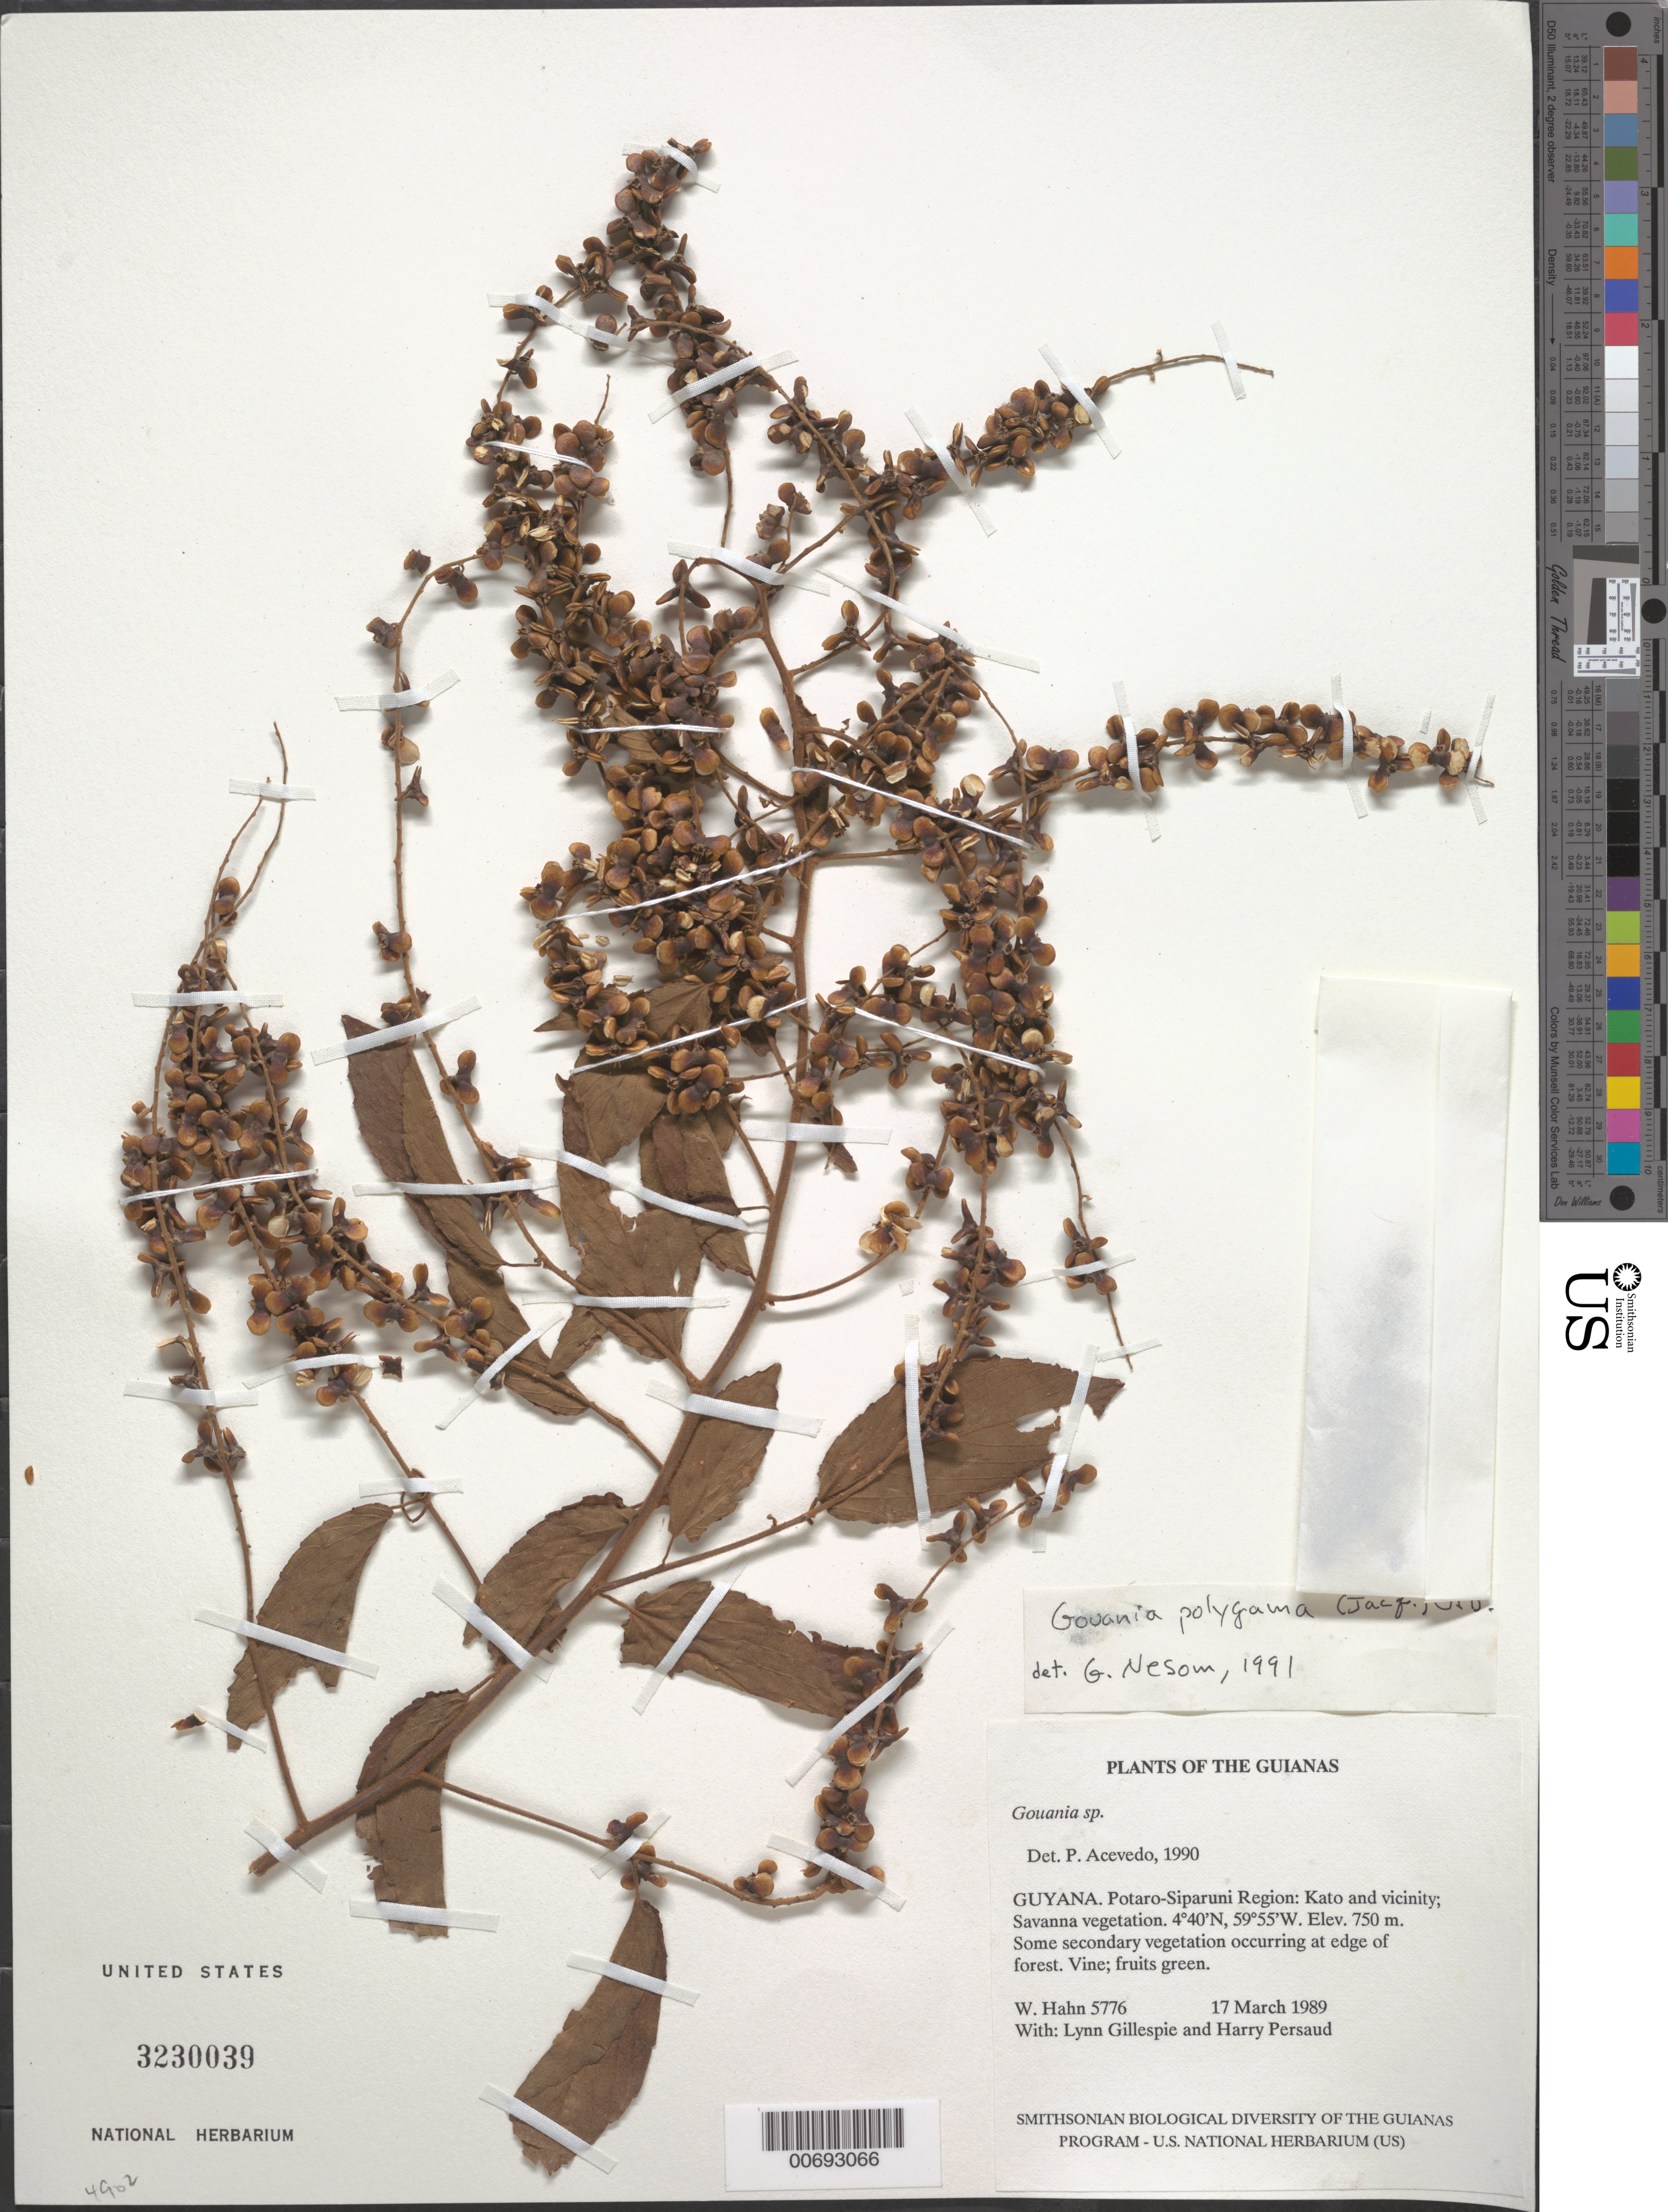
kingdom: Plantae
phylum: Tracheophyta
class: Magnoliopsida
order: Rosales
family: Rhamnaceae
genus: Gouania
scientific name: Gouania polygama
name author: (Jacq.) Urb.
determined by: Nesom, Guy L.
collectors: W. Hahn, L. J. Gillespie & H. Persaud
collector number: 5776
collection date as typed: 17 March 1989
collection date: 1989-03-17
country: Guyana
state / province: Potaro-Siparuni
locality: Kato and vicinity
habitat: Savanna vegetation. Some secondary vegetation occurring at edge of forest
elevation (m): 750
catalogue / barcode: US 3230039